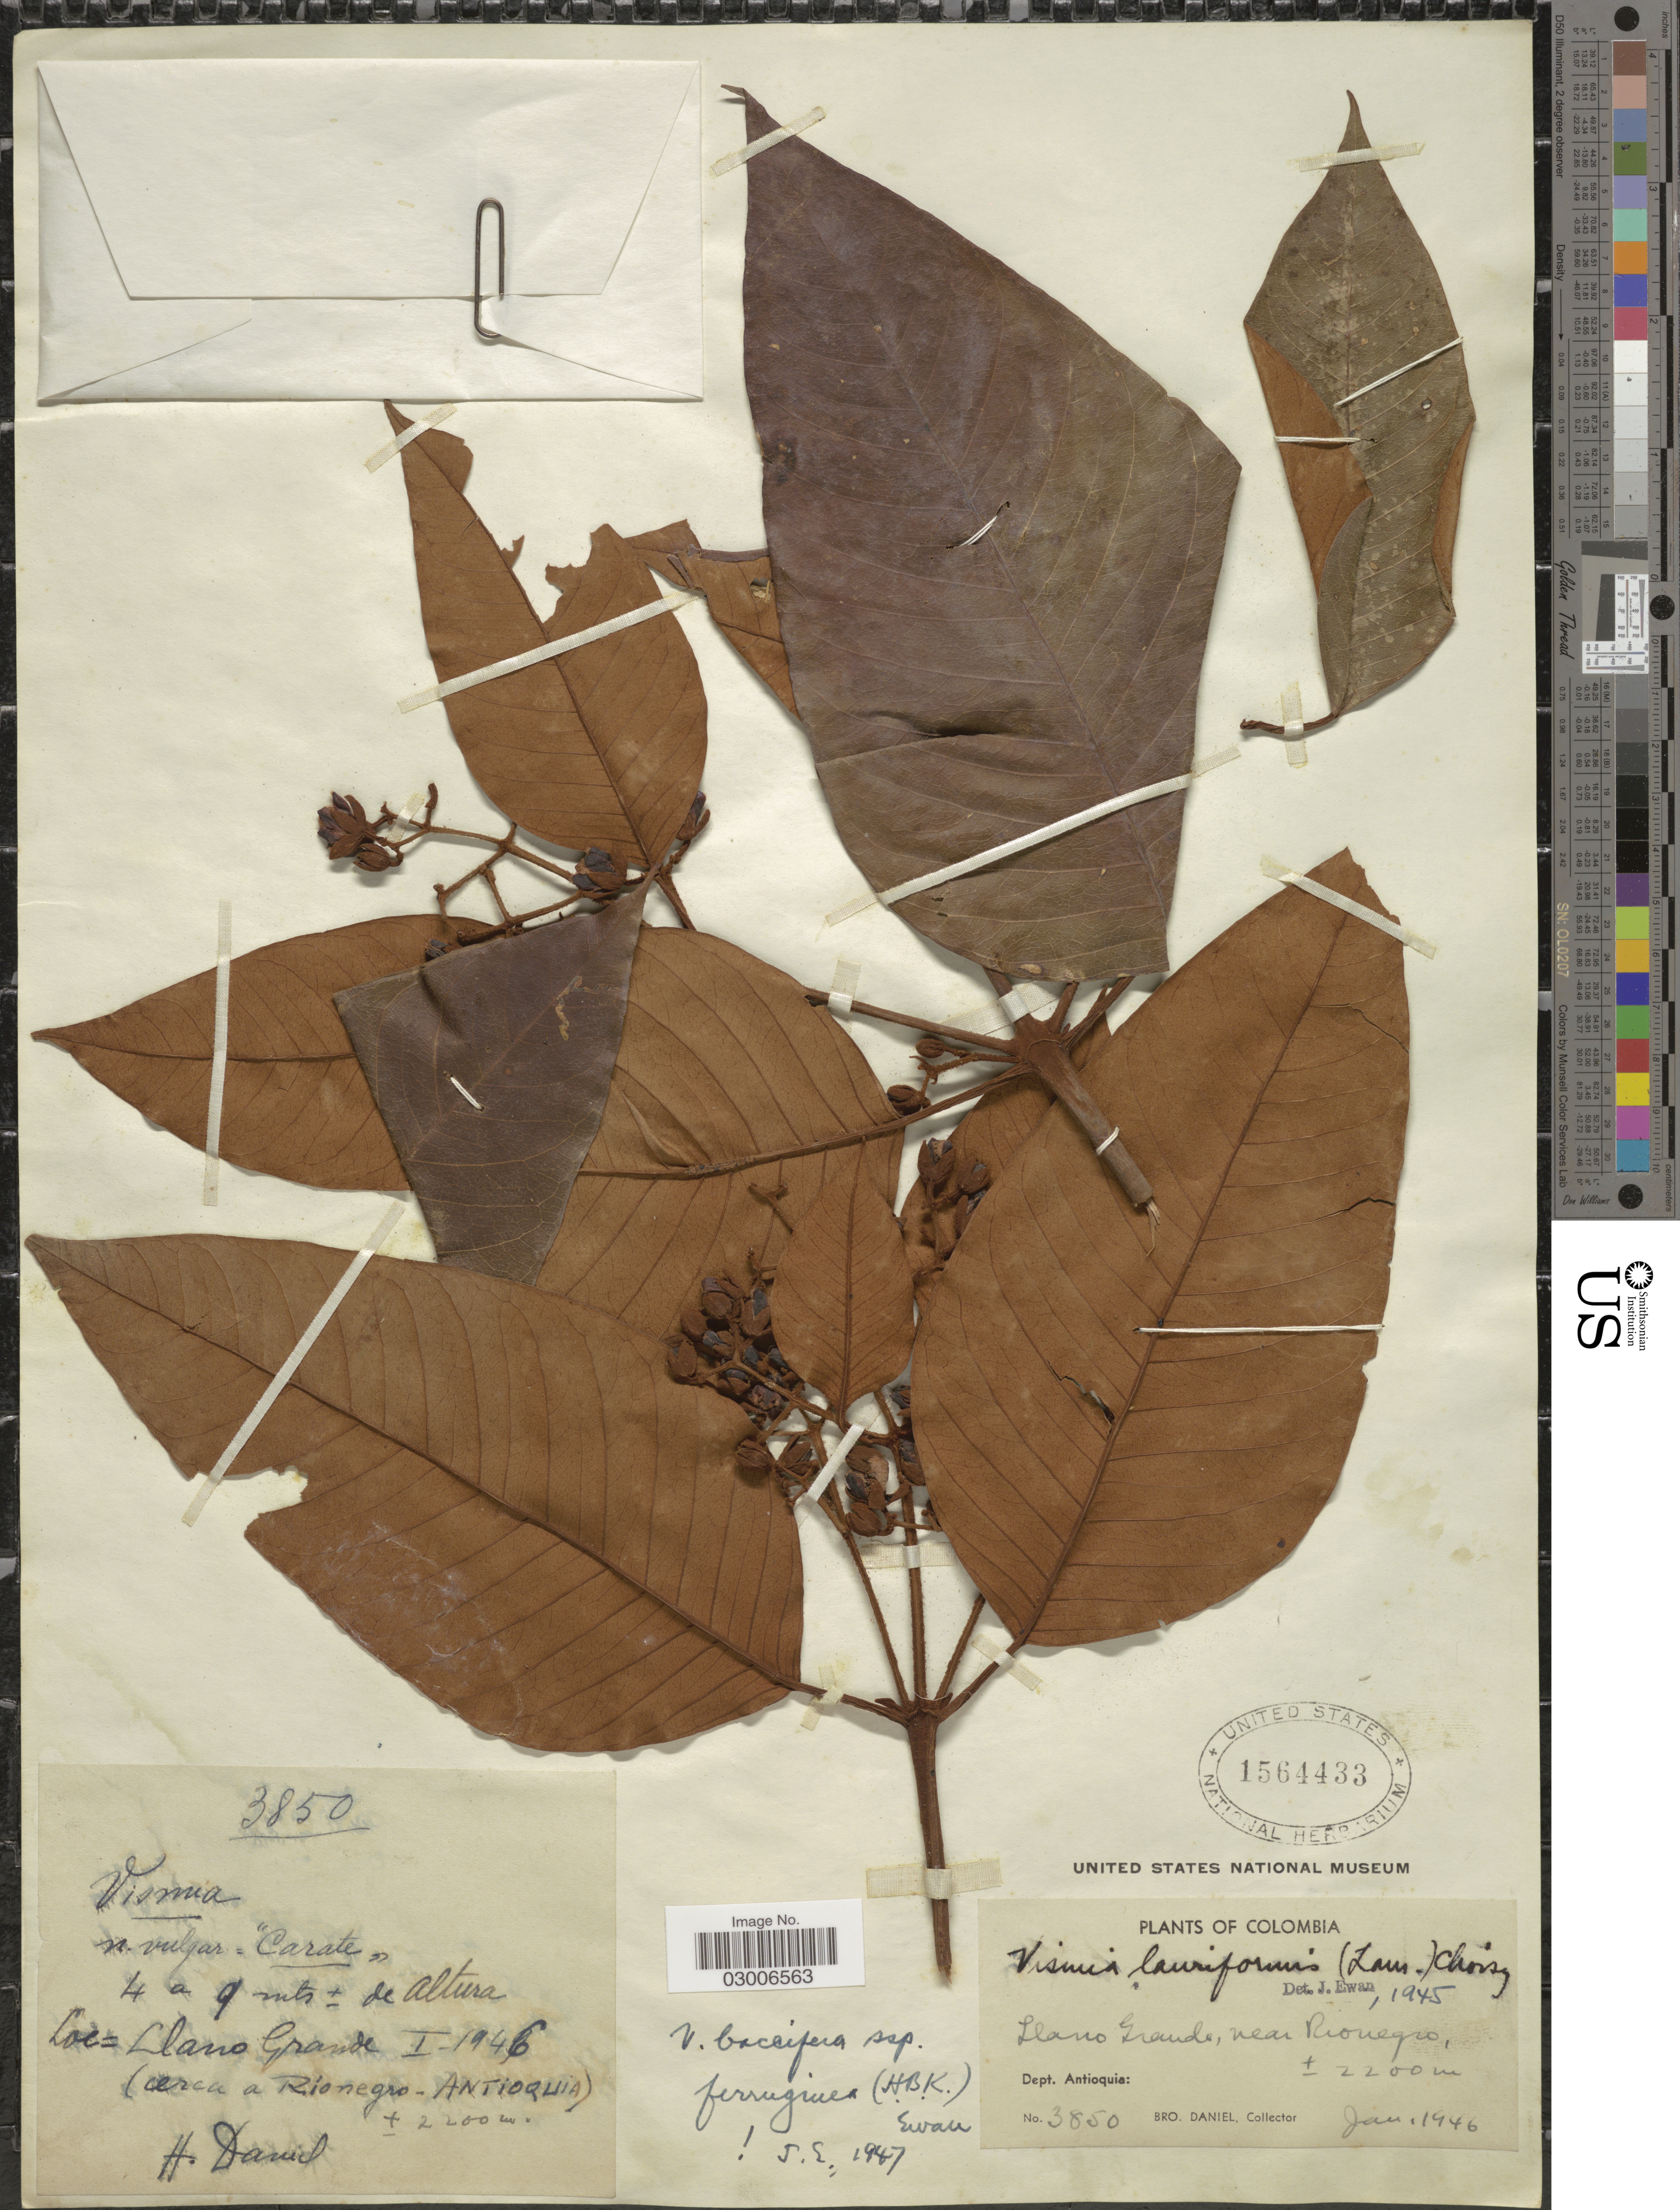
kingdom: Plantae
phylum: Tracheophyta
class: Magnoliopsida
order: Malpighiales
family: Hypericaceae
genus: Vismia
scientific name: Vismia baccifera subsp. ferruginea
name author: (Kunth) Ewan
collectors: Bro. Daniel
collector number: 3850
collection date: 1946-01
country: Colombia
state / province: Antioquia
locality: Llano Grande, near Rionegro, (cerca a Rionegro-Antioquia).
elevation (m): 2200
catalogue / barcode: US 1564433